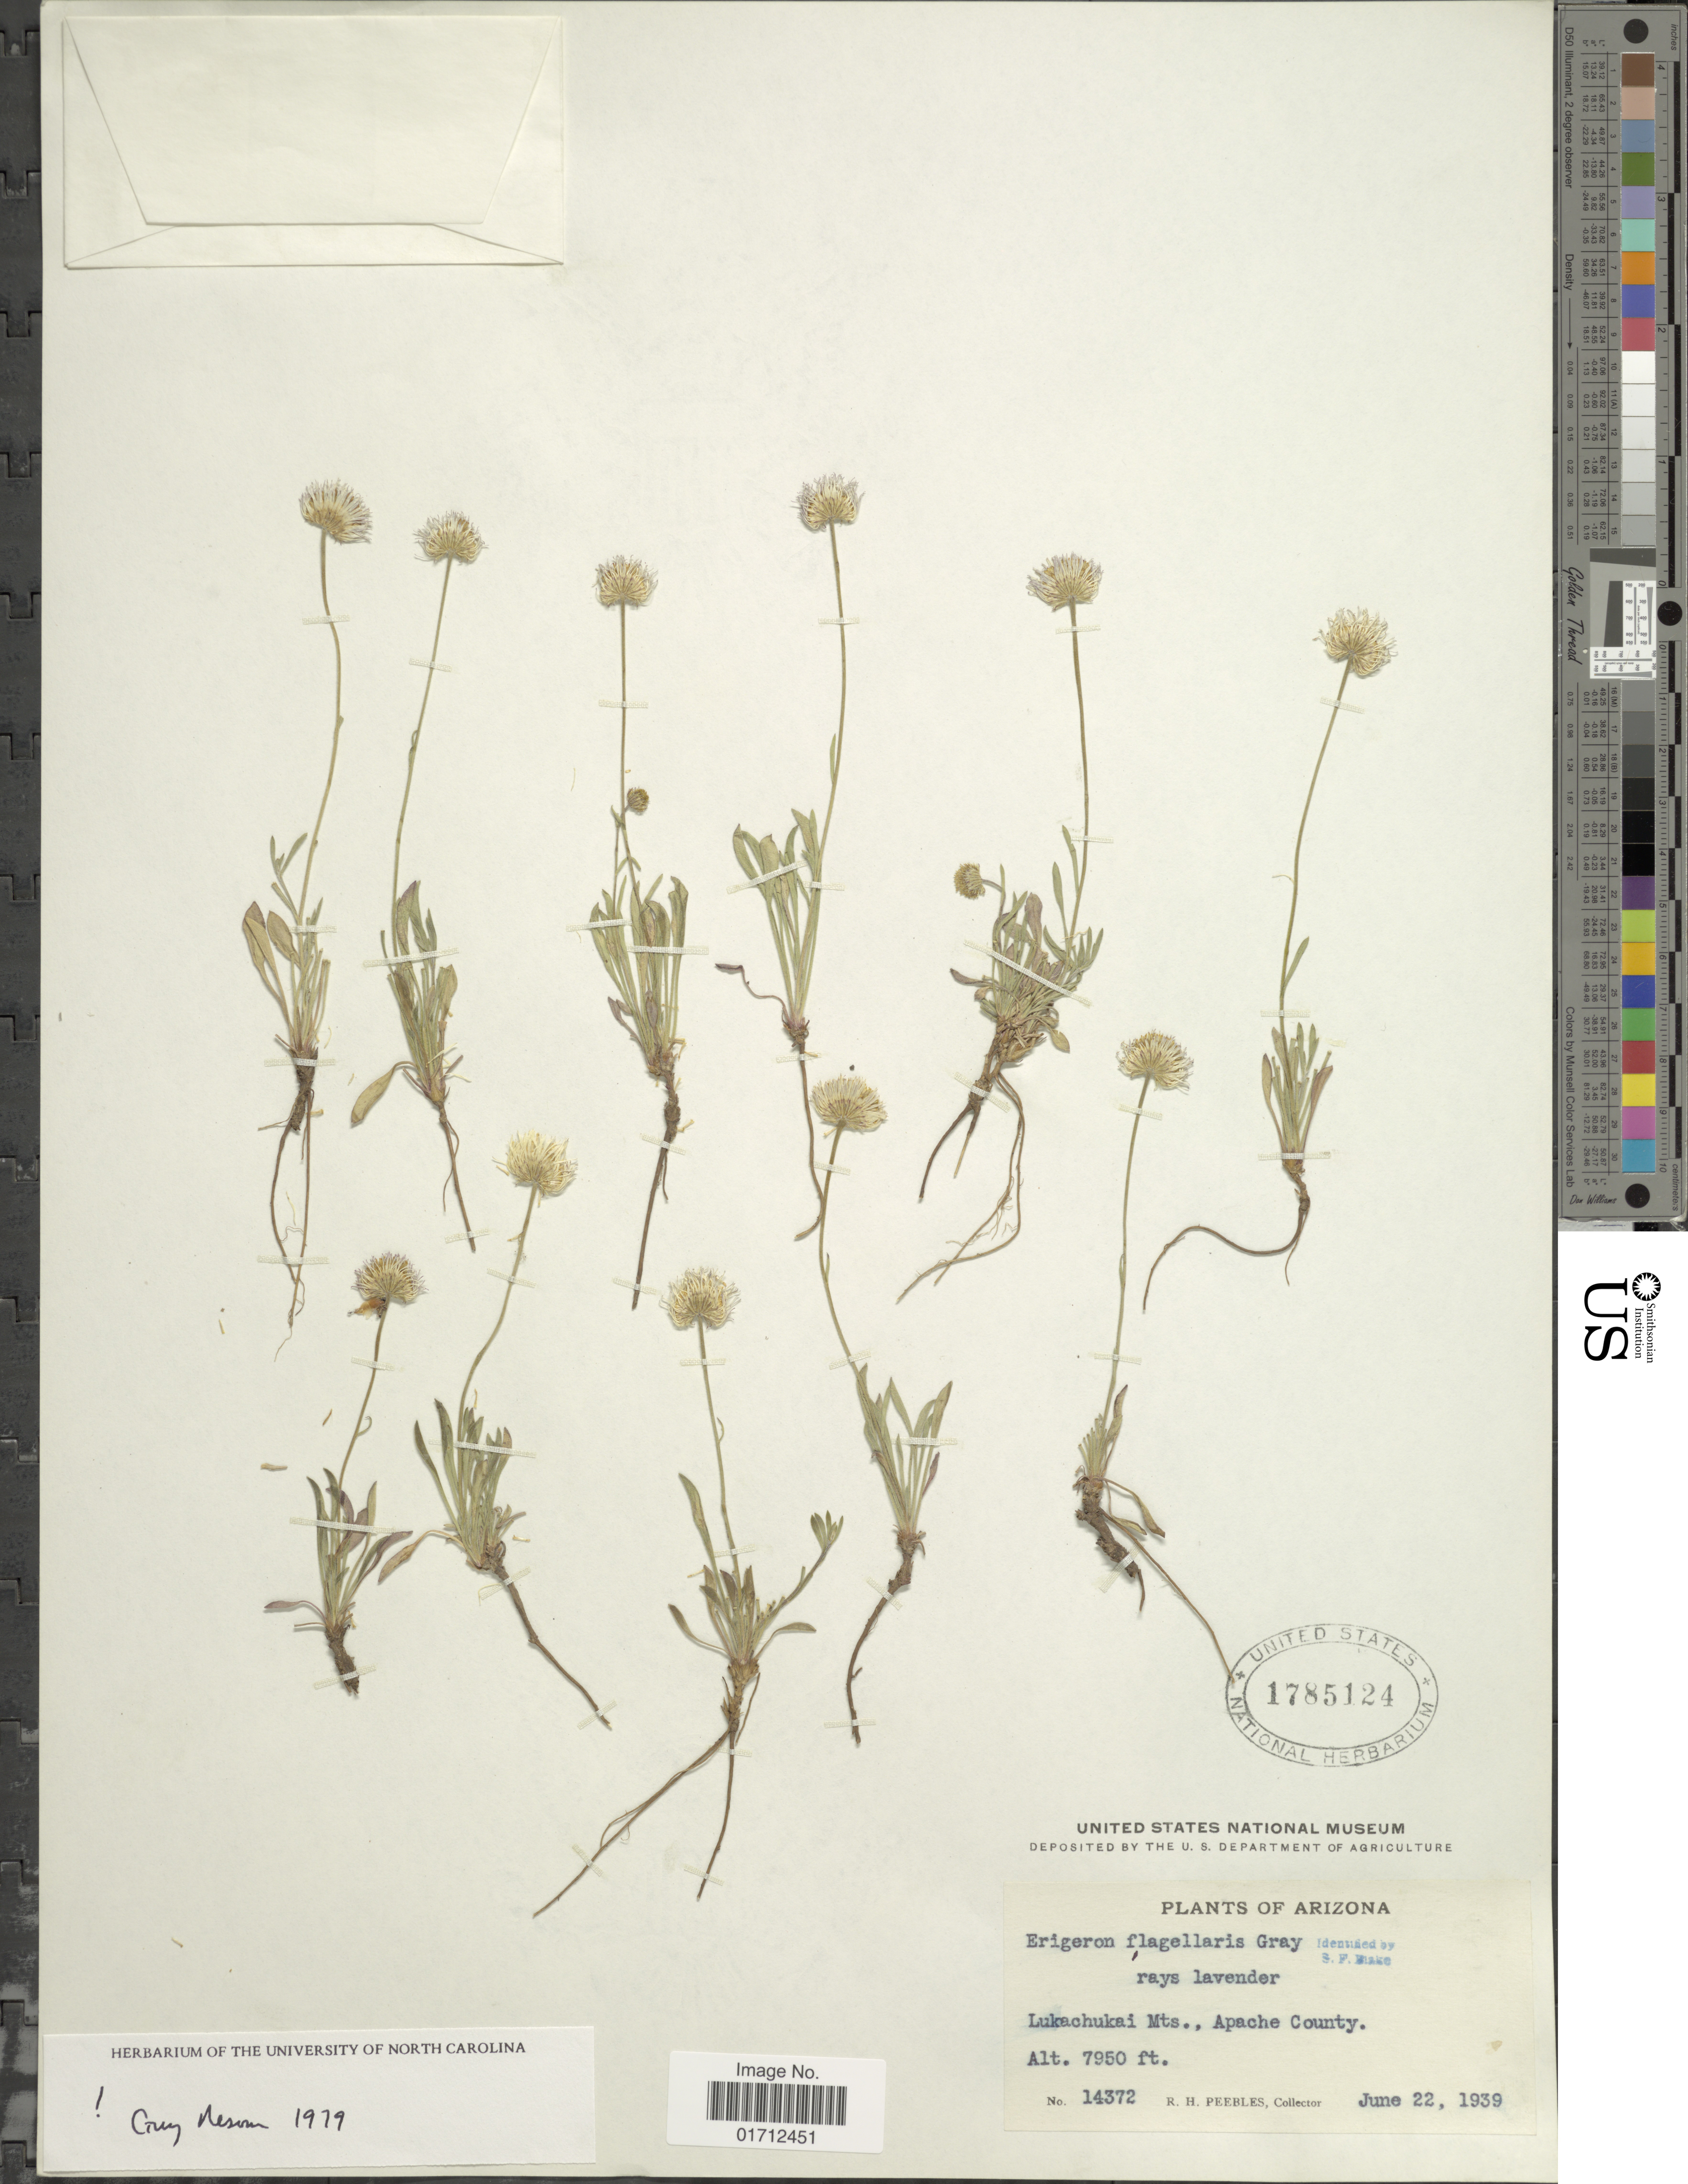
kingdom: Plantae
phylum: Tracheophyta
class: Magnoliopsida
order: Asterales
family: Asteraceae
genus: Erigeron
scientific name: Erigeron flagellaris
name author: A. Gray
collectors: R. H. Peebles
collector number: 14372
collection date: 1939-06-22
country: United States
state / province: Arizona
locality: Lukachukai Mts., Apache County.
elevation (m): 2423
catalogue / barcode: US 1785124